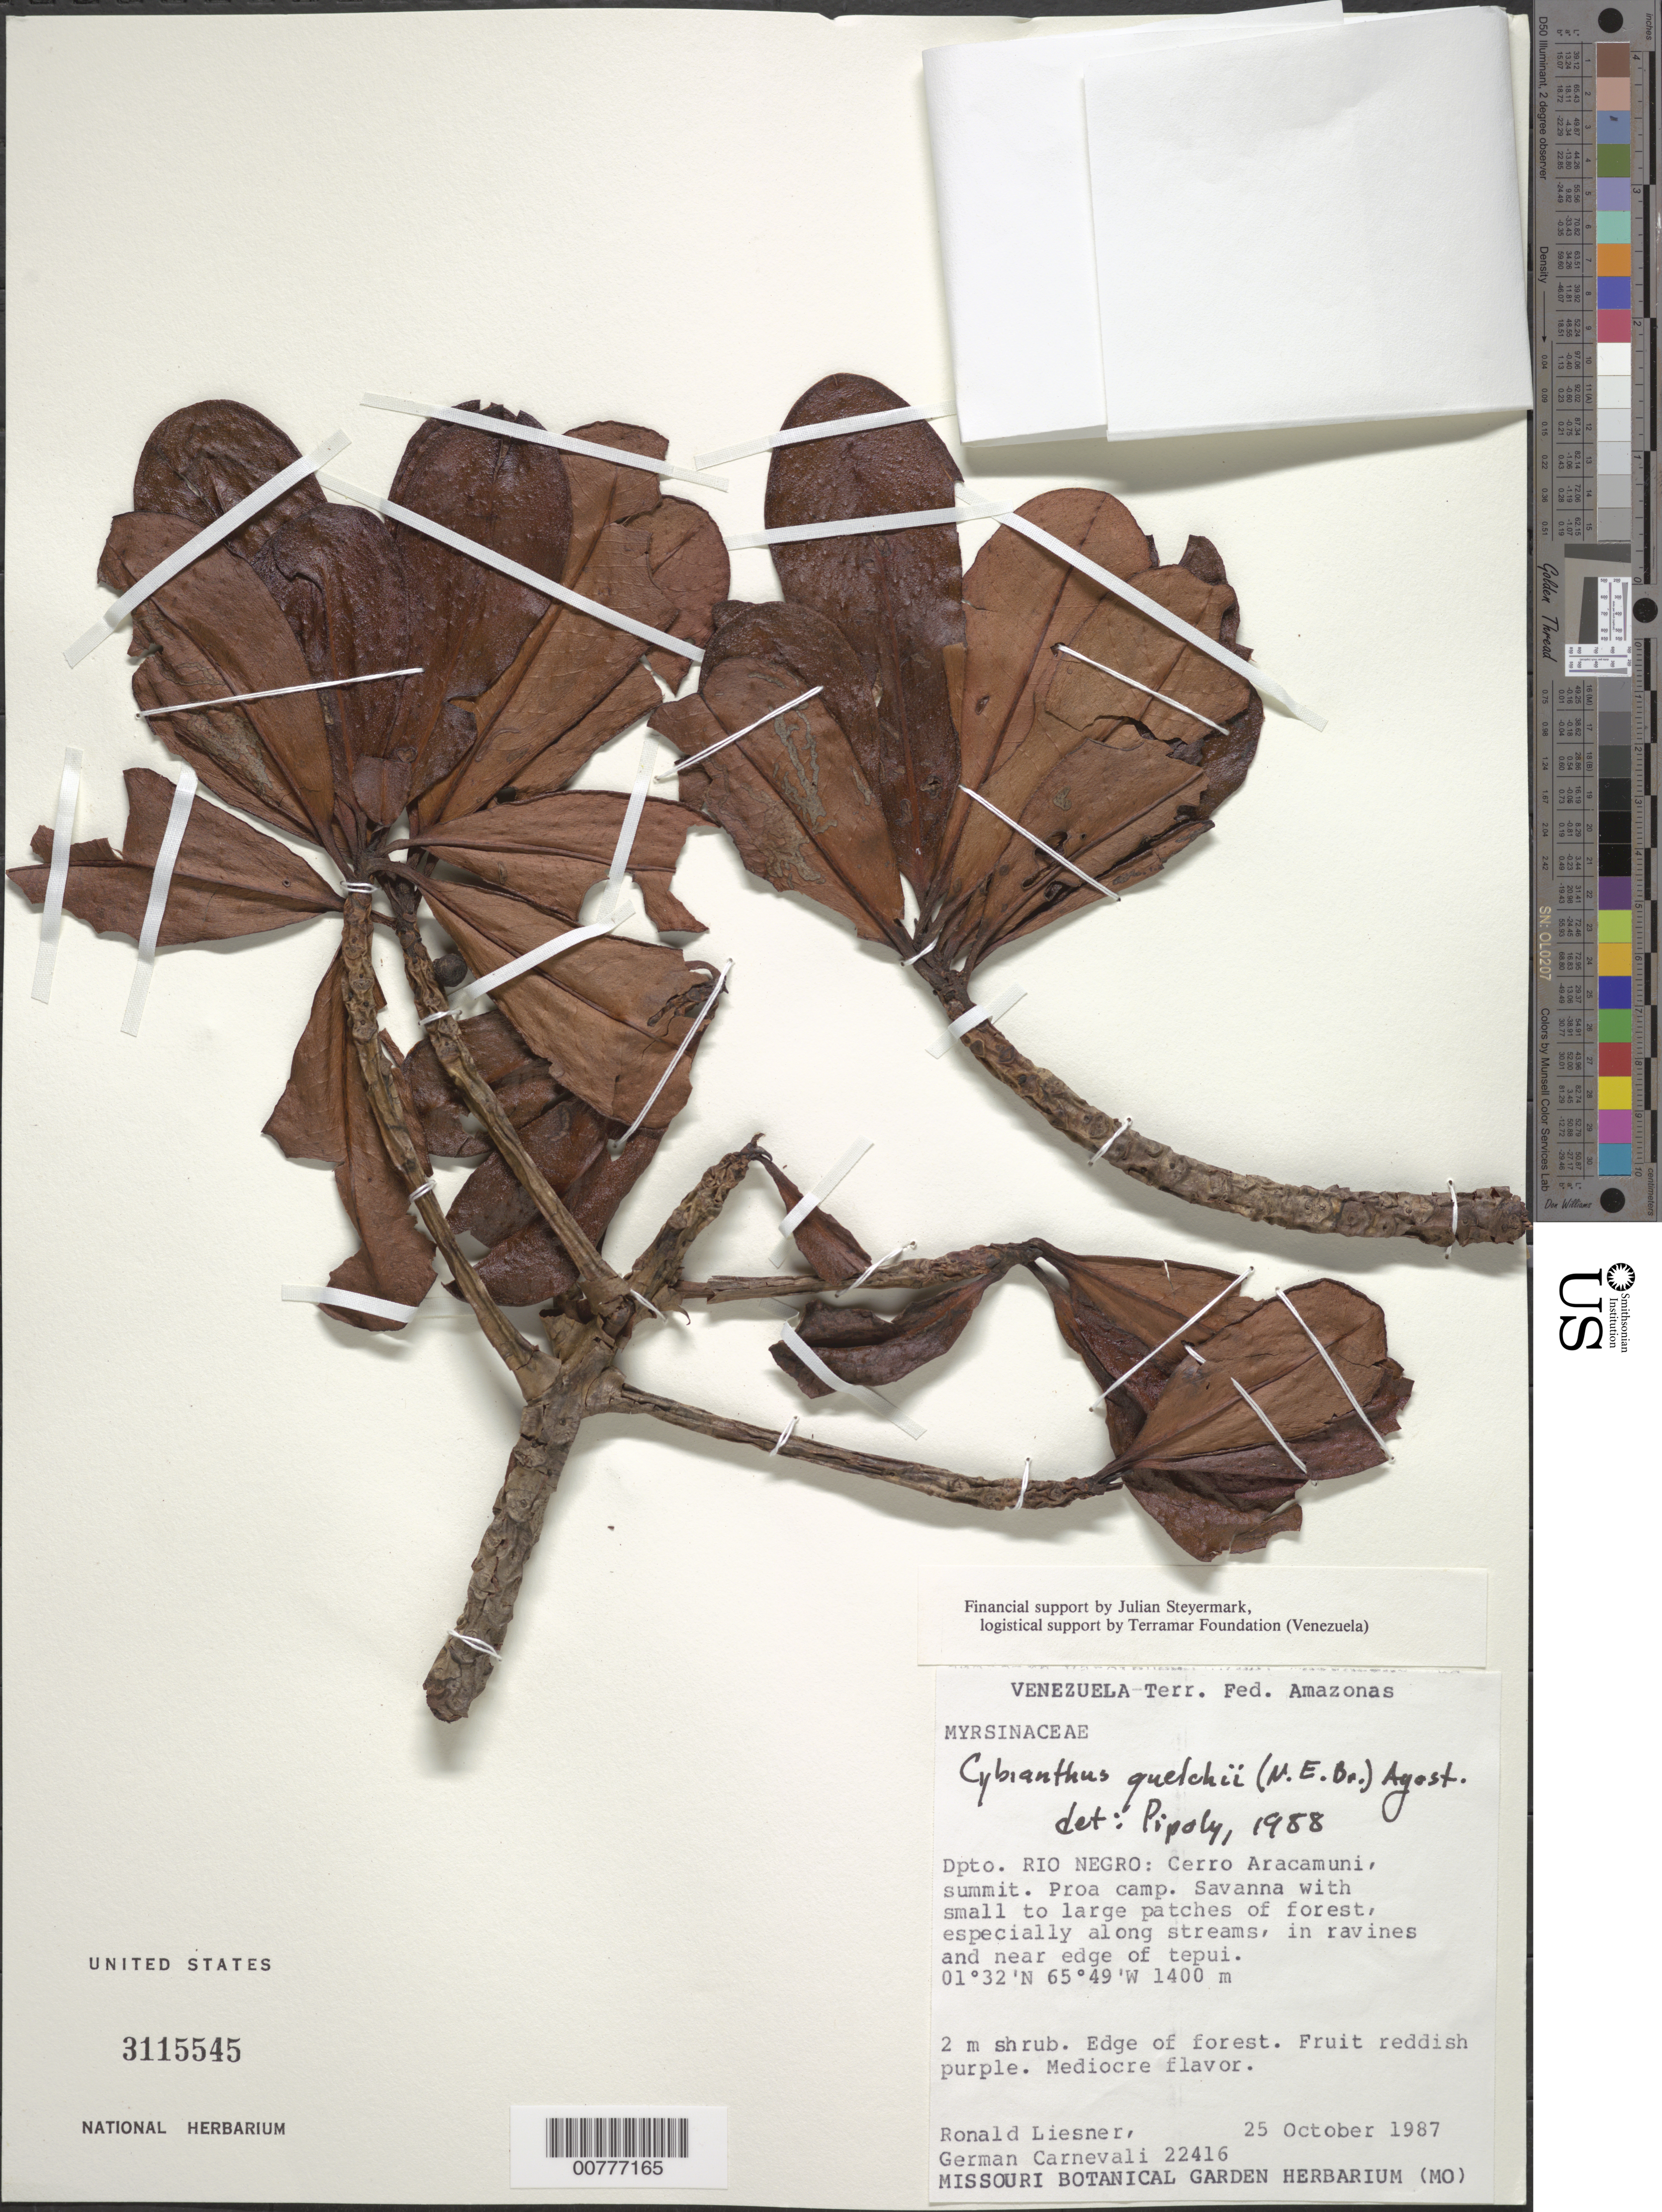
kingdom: Plantae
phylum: Tracheophyta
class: Magnoliopsida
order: Ericales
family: Primulaceae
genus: Cybianthus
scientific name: Cybianthus quelchii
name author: (N.E. Br.) G. Agostini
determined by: Pipoly, J. J., III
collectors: R. L. Liesner & G. Carnevali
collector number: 22416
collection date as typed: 25-Oct-87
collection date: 1987-10-25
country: Venezuela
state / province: Amazonas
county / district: Río Negro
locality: Cerro Aracamuni, summit; Proa camp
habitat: Savanna with small to large patches of forest; edge of forest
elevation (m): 1400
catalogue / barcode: US 3115545